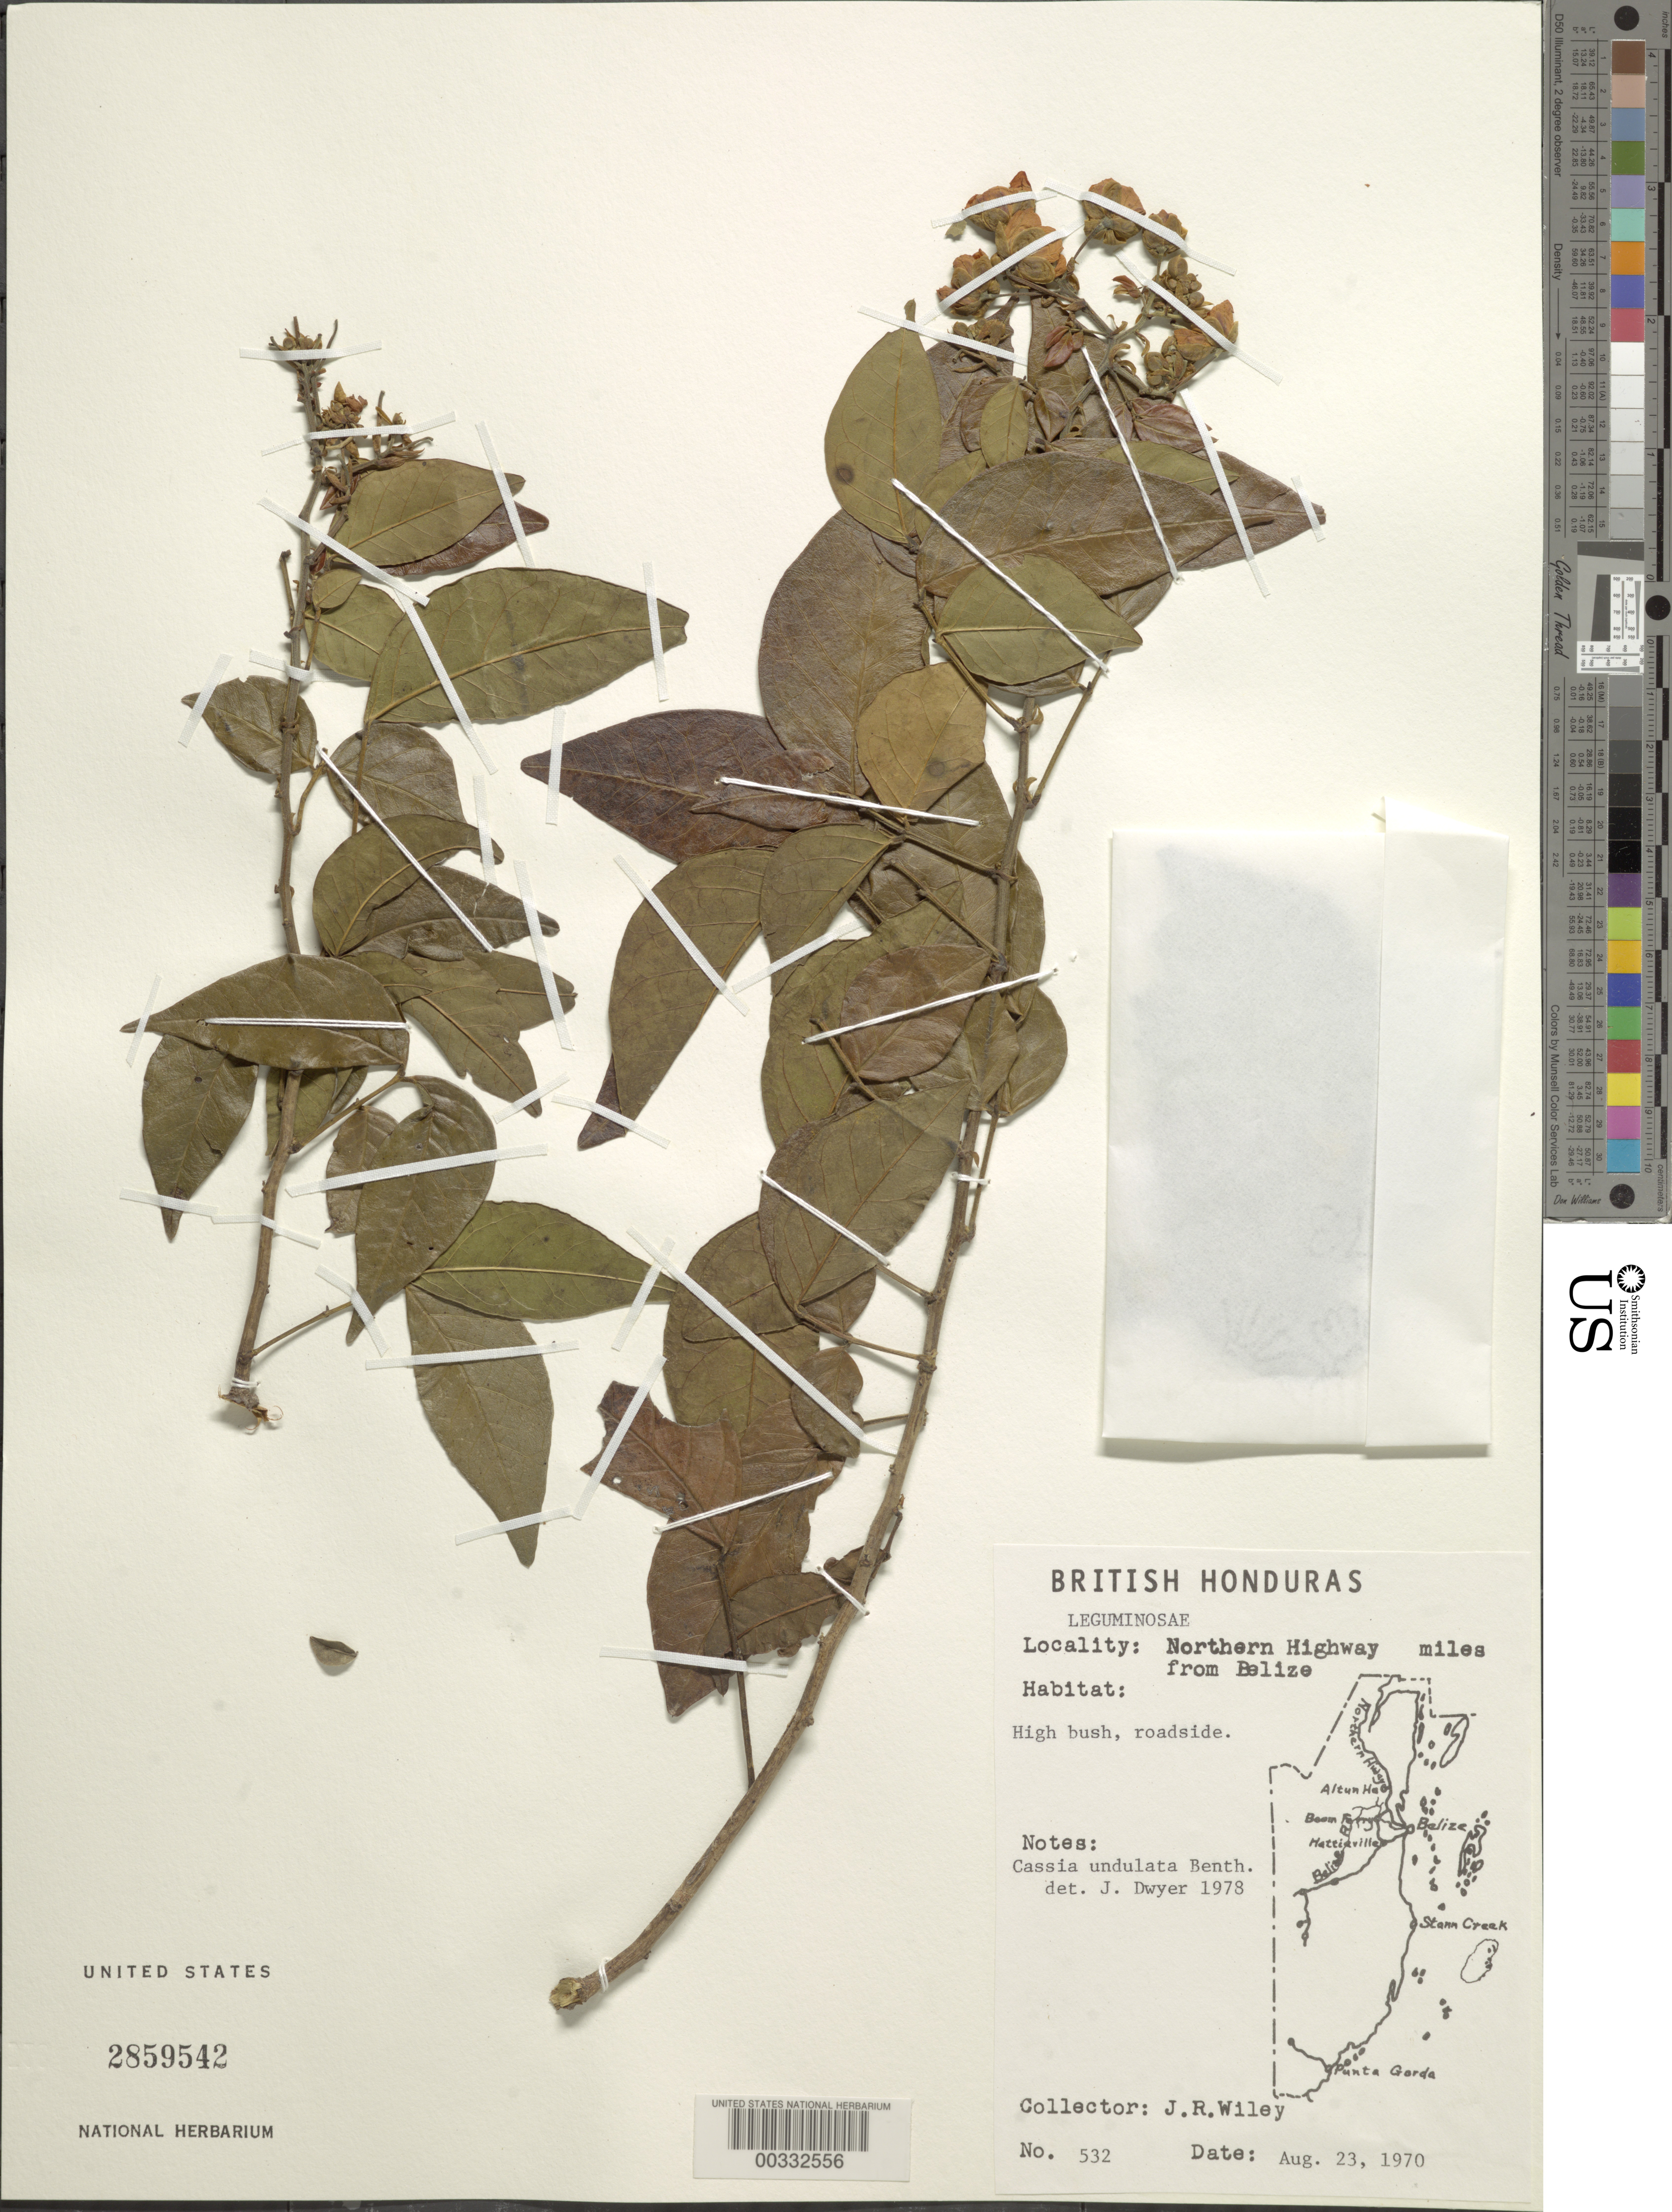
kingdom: Plantae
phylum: Tracheophyta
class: Magnoliopsida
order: Fabales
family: Fabaceae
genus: Senna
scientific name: Senna undulata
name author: (Benth.) H.S. Irwin & Barneby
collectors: J. Wiley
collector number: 532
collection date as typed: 23 Aug 1970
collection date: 1970-08-23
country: Belize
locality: Northern Highway from Belize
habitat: High bush, roadside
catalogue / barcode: US 2859542